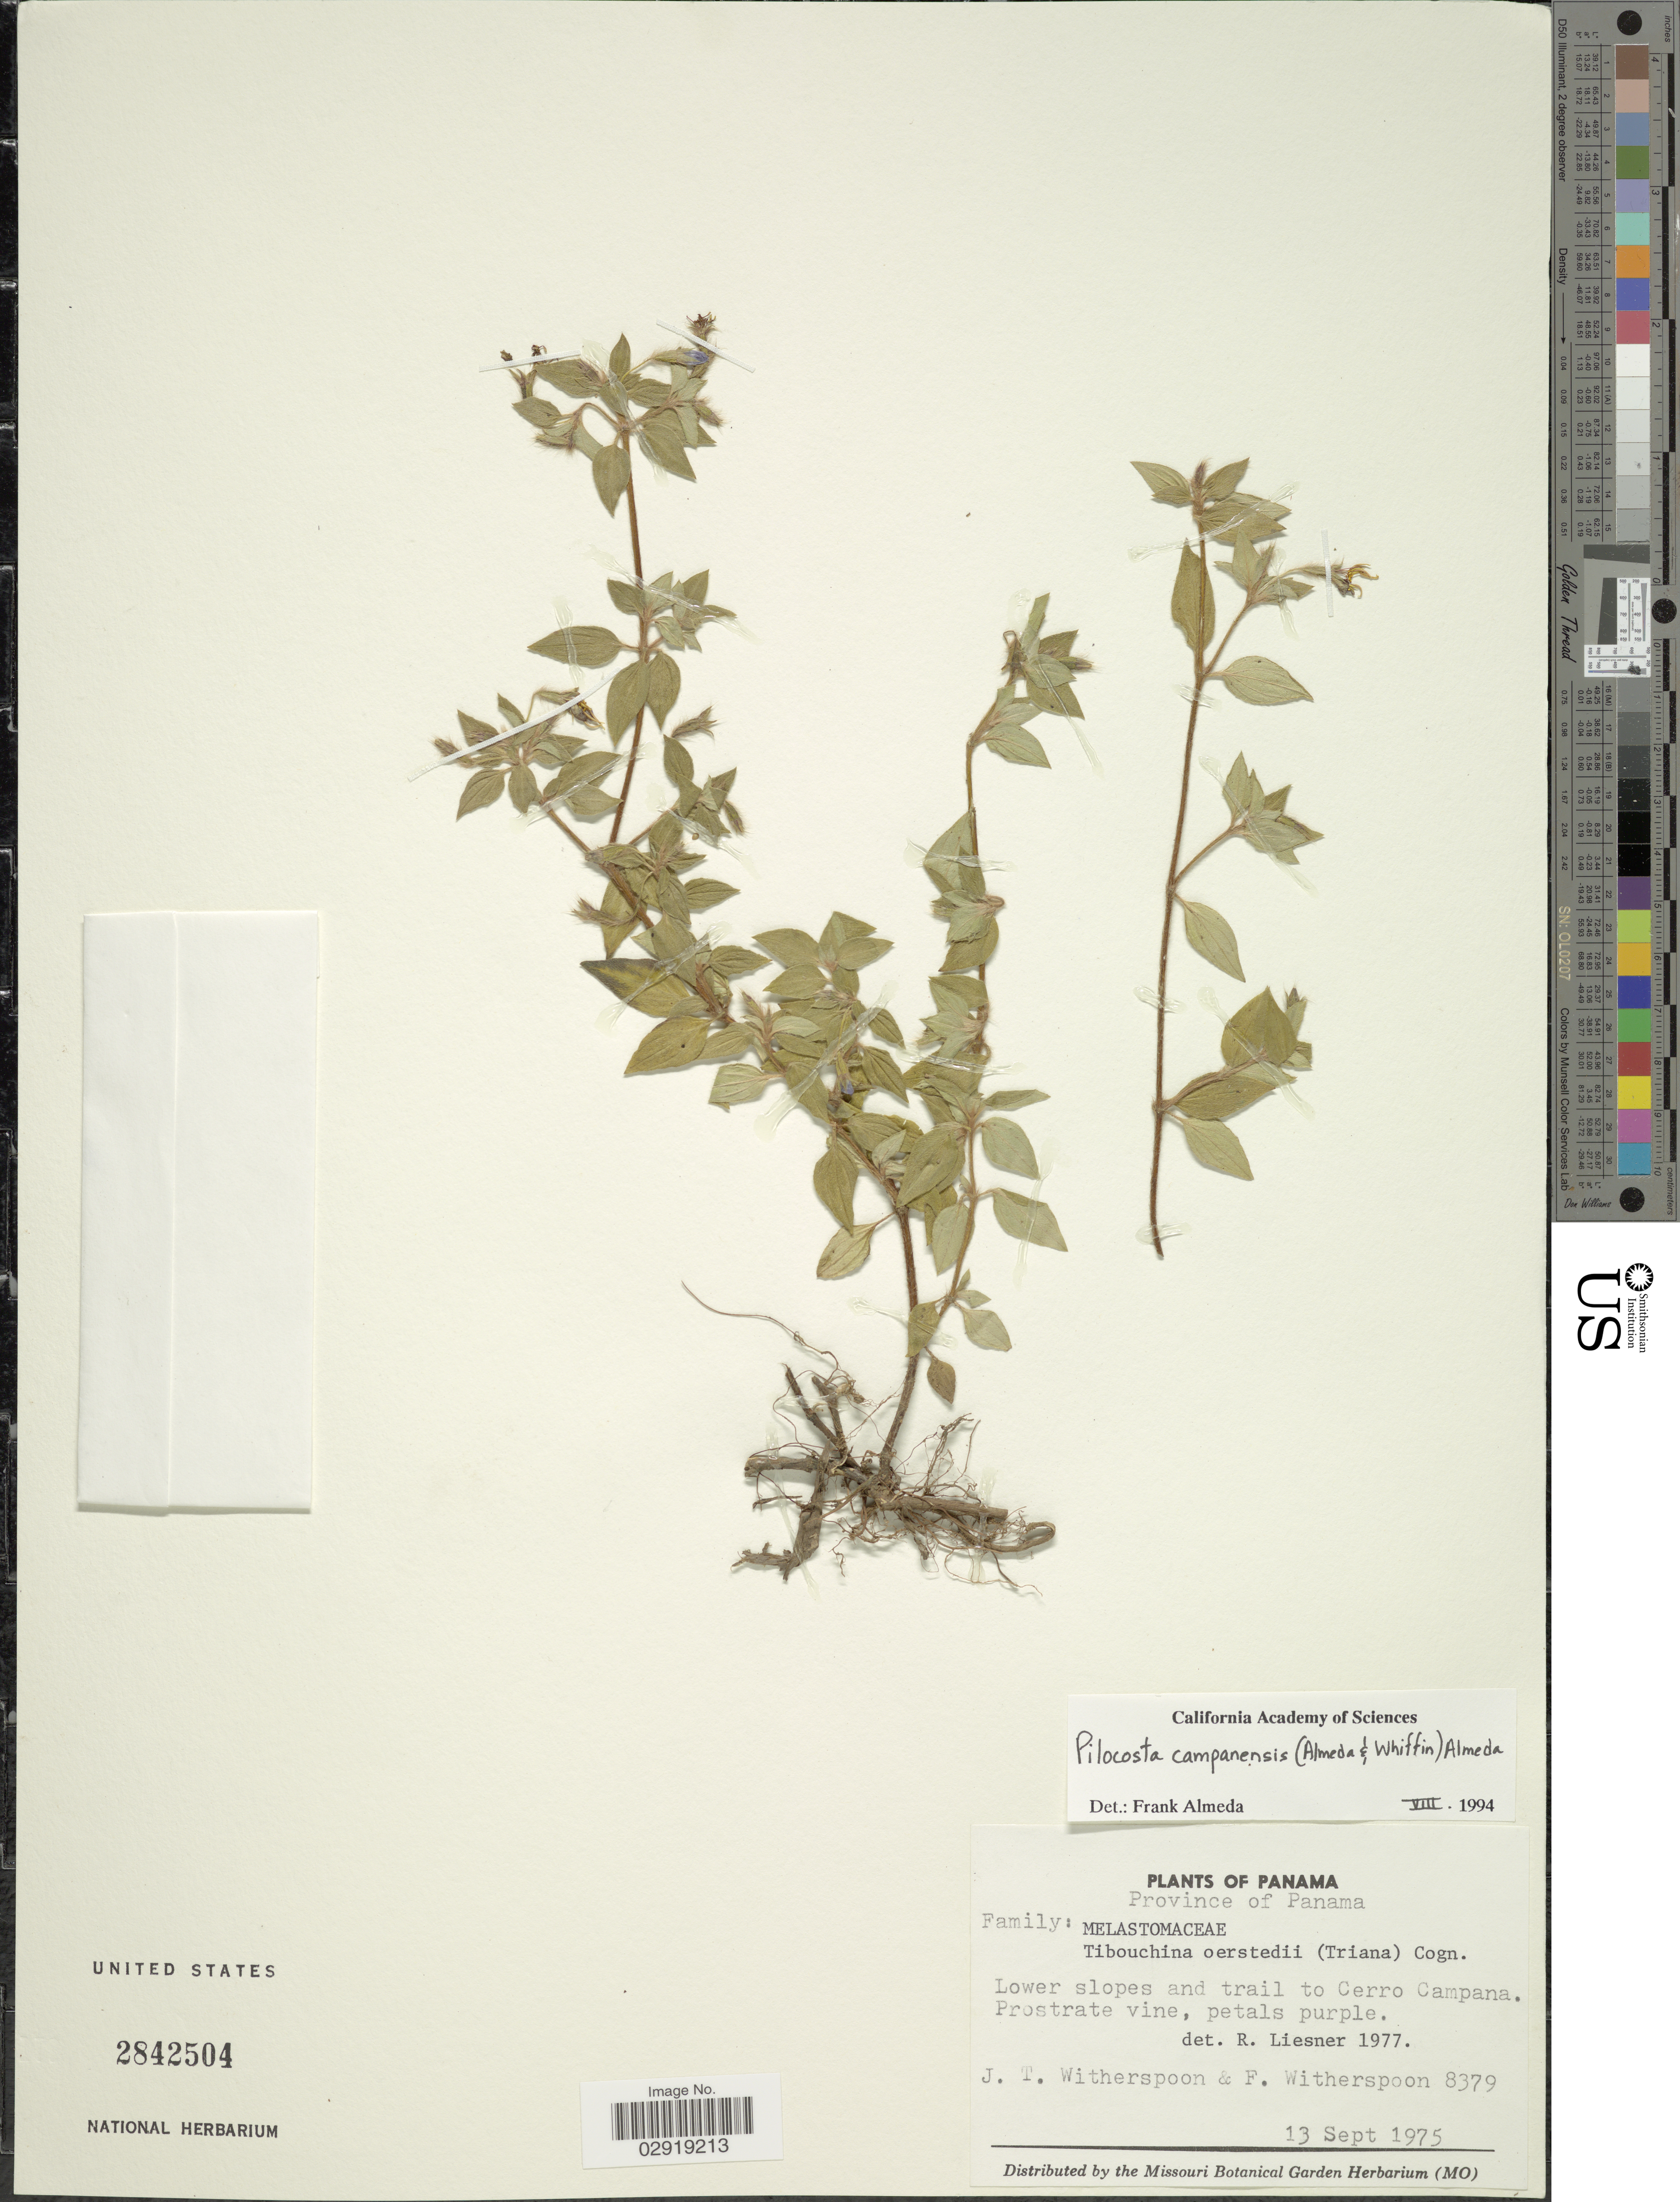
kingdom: Plantae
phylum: Tracheophyta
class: Magnoliopsida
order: Myrtales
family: Melastomataceae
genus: Pilocosta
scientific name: Pilocosta campanensis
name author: (Almeda &) Almeda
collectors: J. Witherspoon & F. Witherspoon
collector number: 8379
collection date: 1975-09-13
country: Panama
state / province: Panamá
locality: Lower slopes and trail to Cerro Campana.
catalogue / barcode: US 2842504